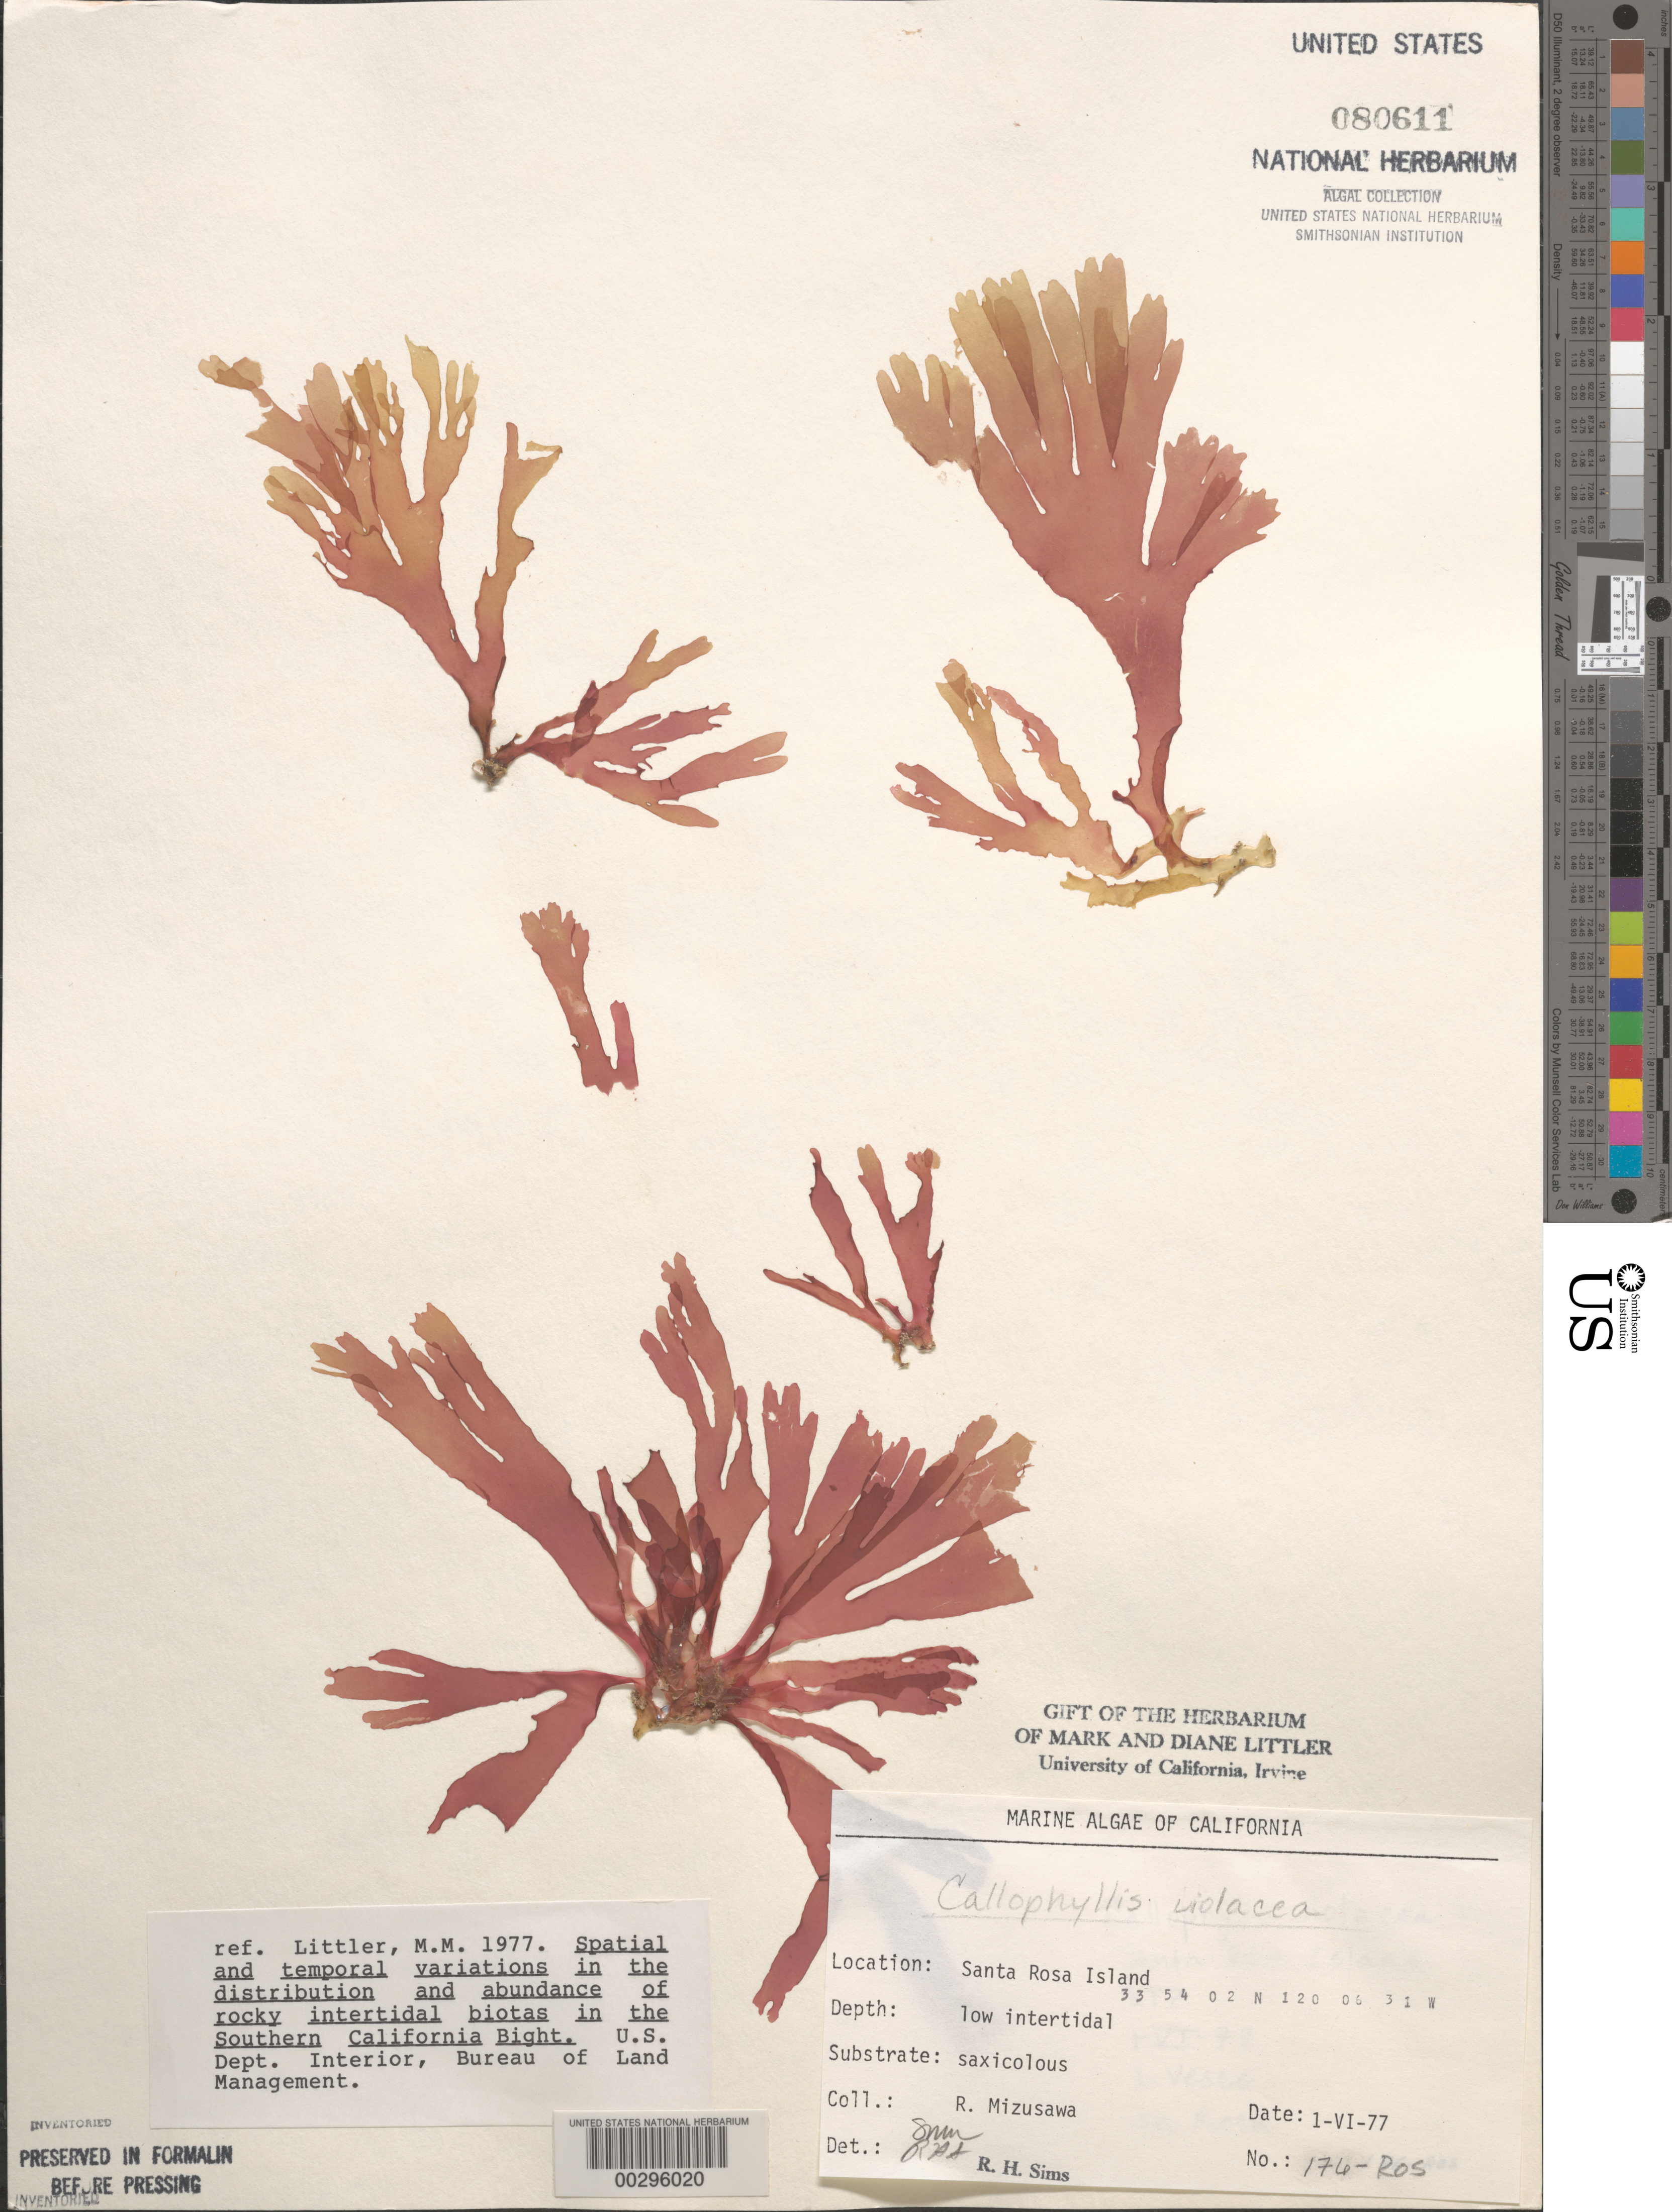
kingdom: Plantae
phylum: Rhodophyta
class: Florideophyceae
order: Gigartinales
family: Kallymeniaceae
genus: Callophyllis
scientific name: Callophyllis violacea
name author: J. Agardh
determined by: Sims, Robert H.; Murray, S. N.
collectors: R. Mizusawa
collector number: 176-ROS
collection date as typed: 01 Jun 1977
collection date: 1977-06-01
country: United States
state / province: California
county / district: Santa Barbara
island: Santa Rosa Island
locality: Johnson's Lee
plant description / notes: BLM-SOCALBIGHT Rocky Intertidal Survey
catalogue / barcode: US 80611